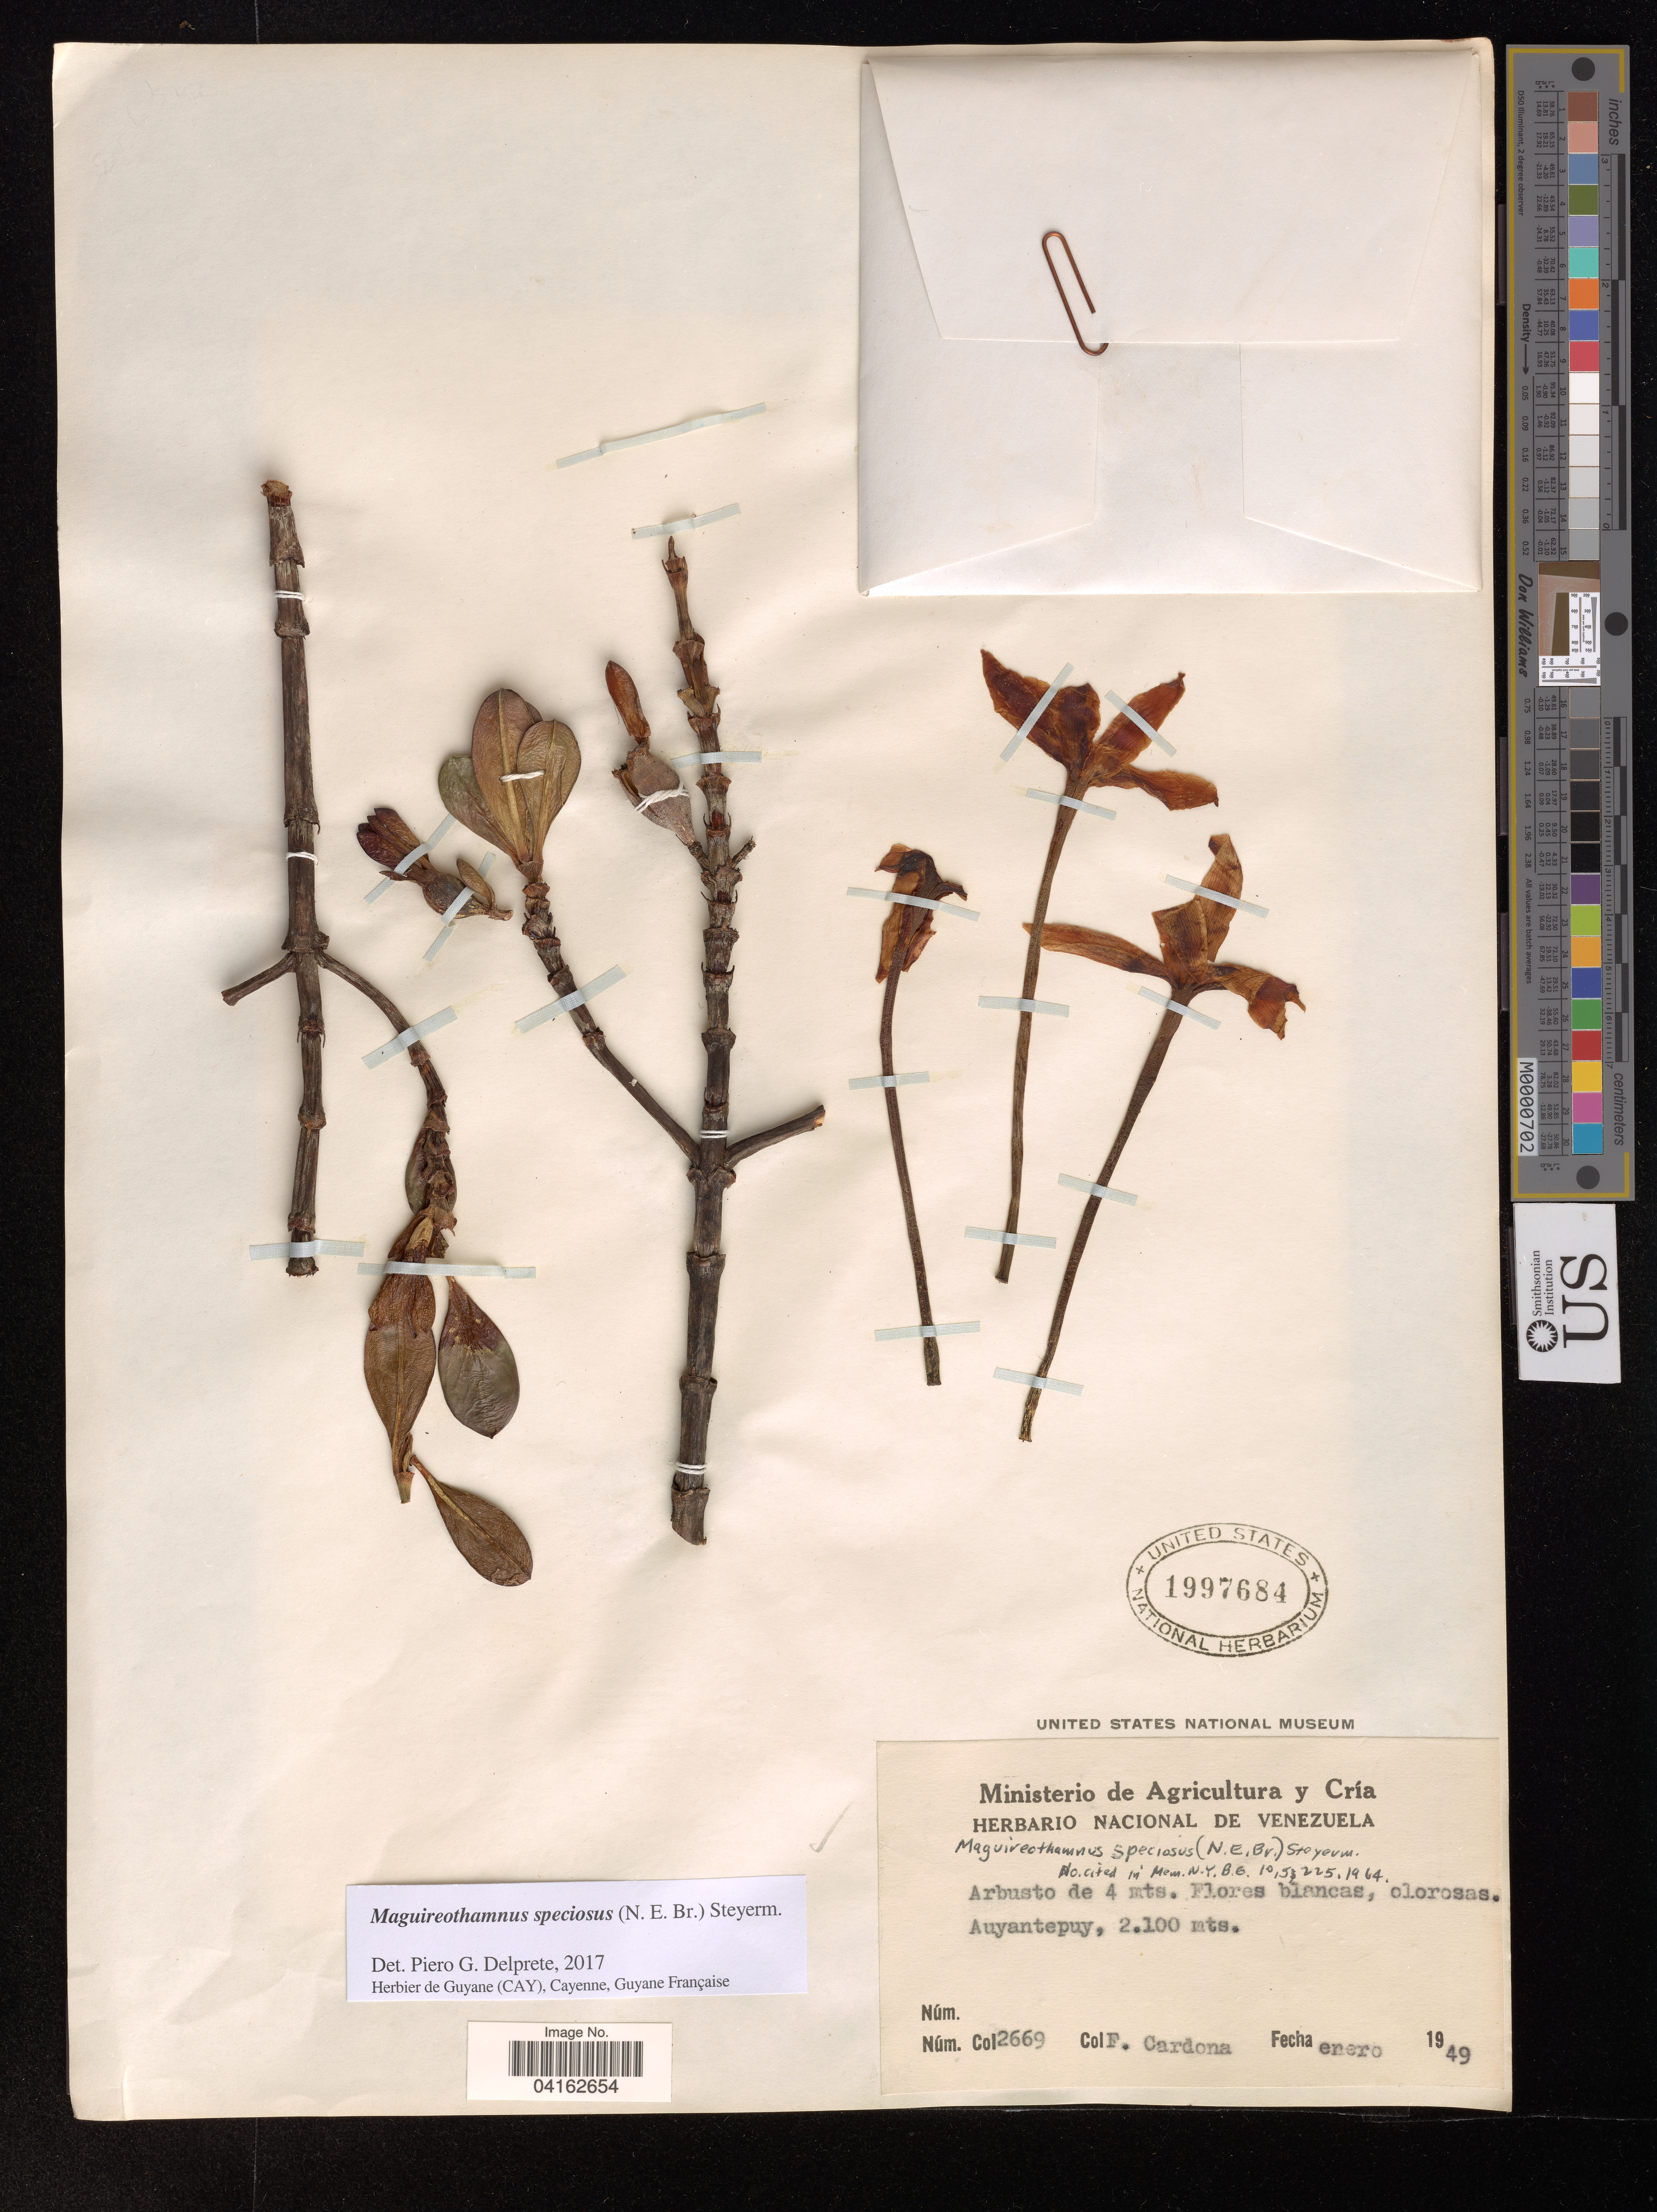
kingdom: Plantae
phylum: Tracheophyta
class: Magnoliopsida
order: Gentianales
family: Rubiaceae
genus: Maguireothamnus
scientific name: Maguireothamnus speciosus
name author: (N.E. Br.) Steyerm.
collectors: F. Cardona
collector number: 2669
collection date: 1949-01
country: Venezuela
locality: Auyán-tepui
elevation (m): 2100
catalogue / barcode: US 1997684